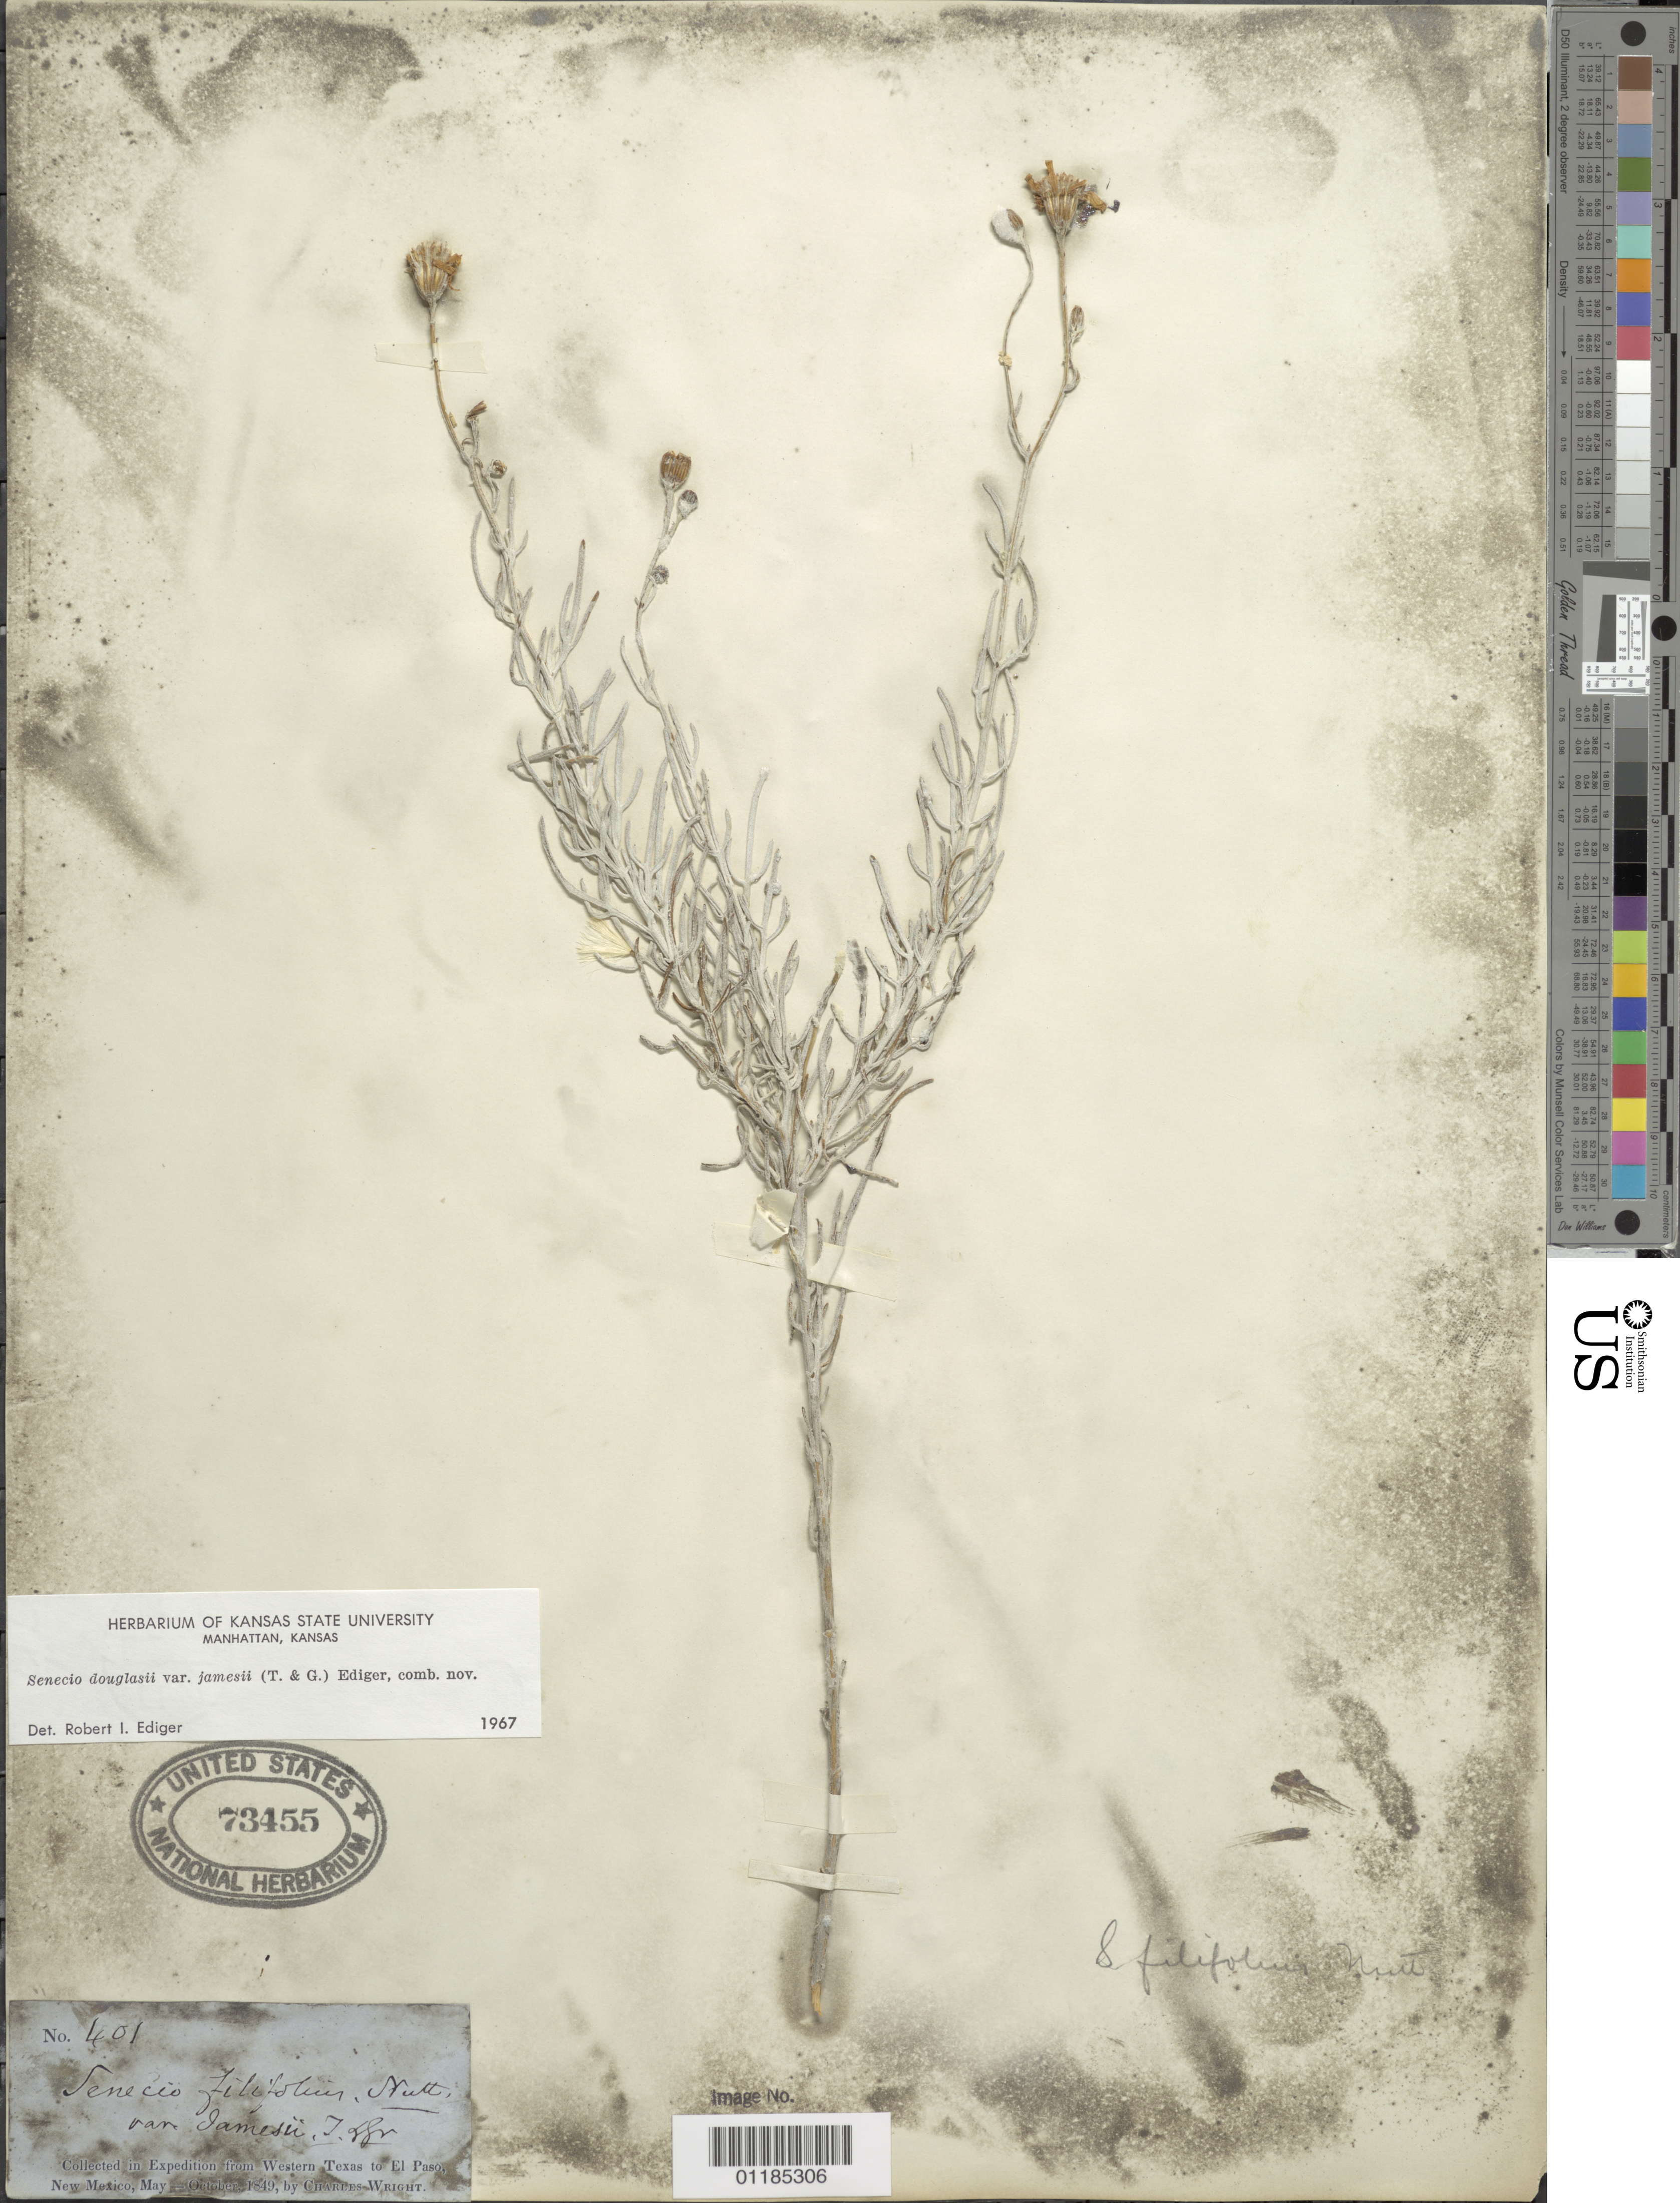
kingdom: Plantae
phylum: Tracheophyta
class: Magnoliopsida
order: Asterales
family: Asteraceae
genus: Senecio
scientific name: Senecio flaccidus var. flaccidus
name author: Less.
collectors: C. Wright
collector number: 401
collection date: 1849-05/1849-10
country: United States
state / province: New Mexico / Texas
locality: from Western Texas to El Paso, New Mexico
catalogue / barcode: US 73455